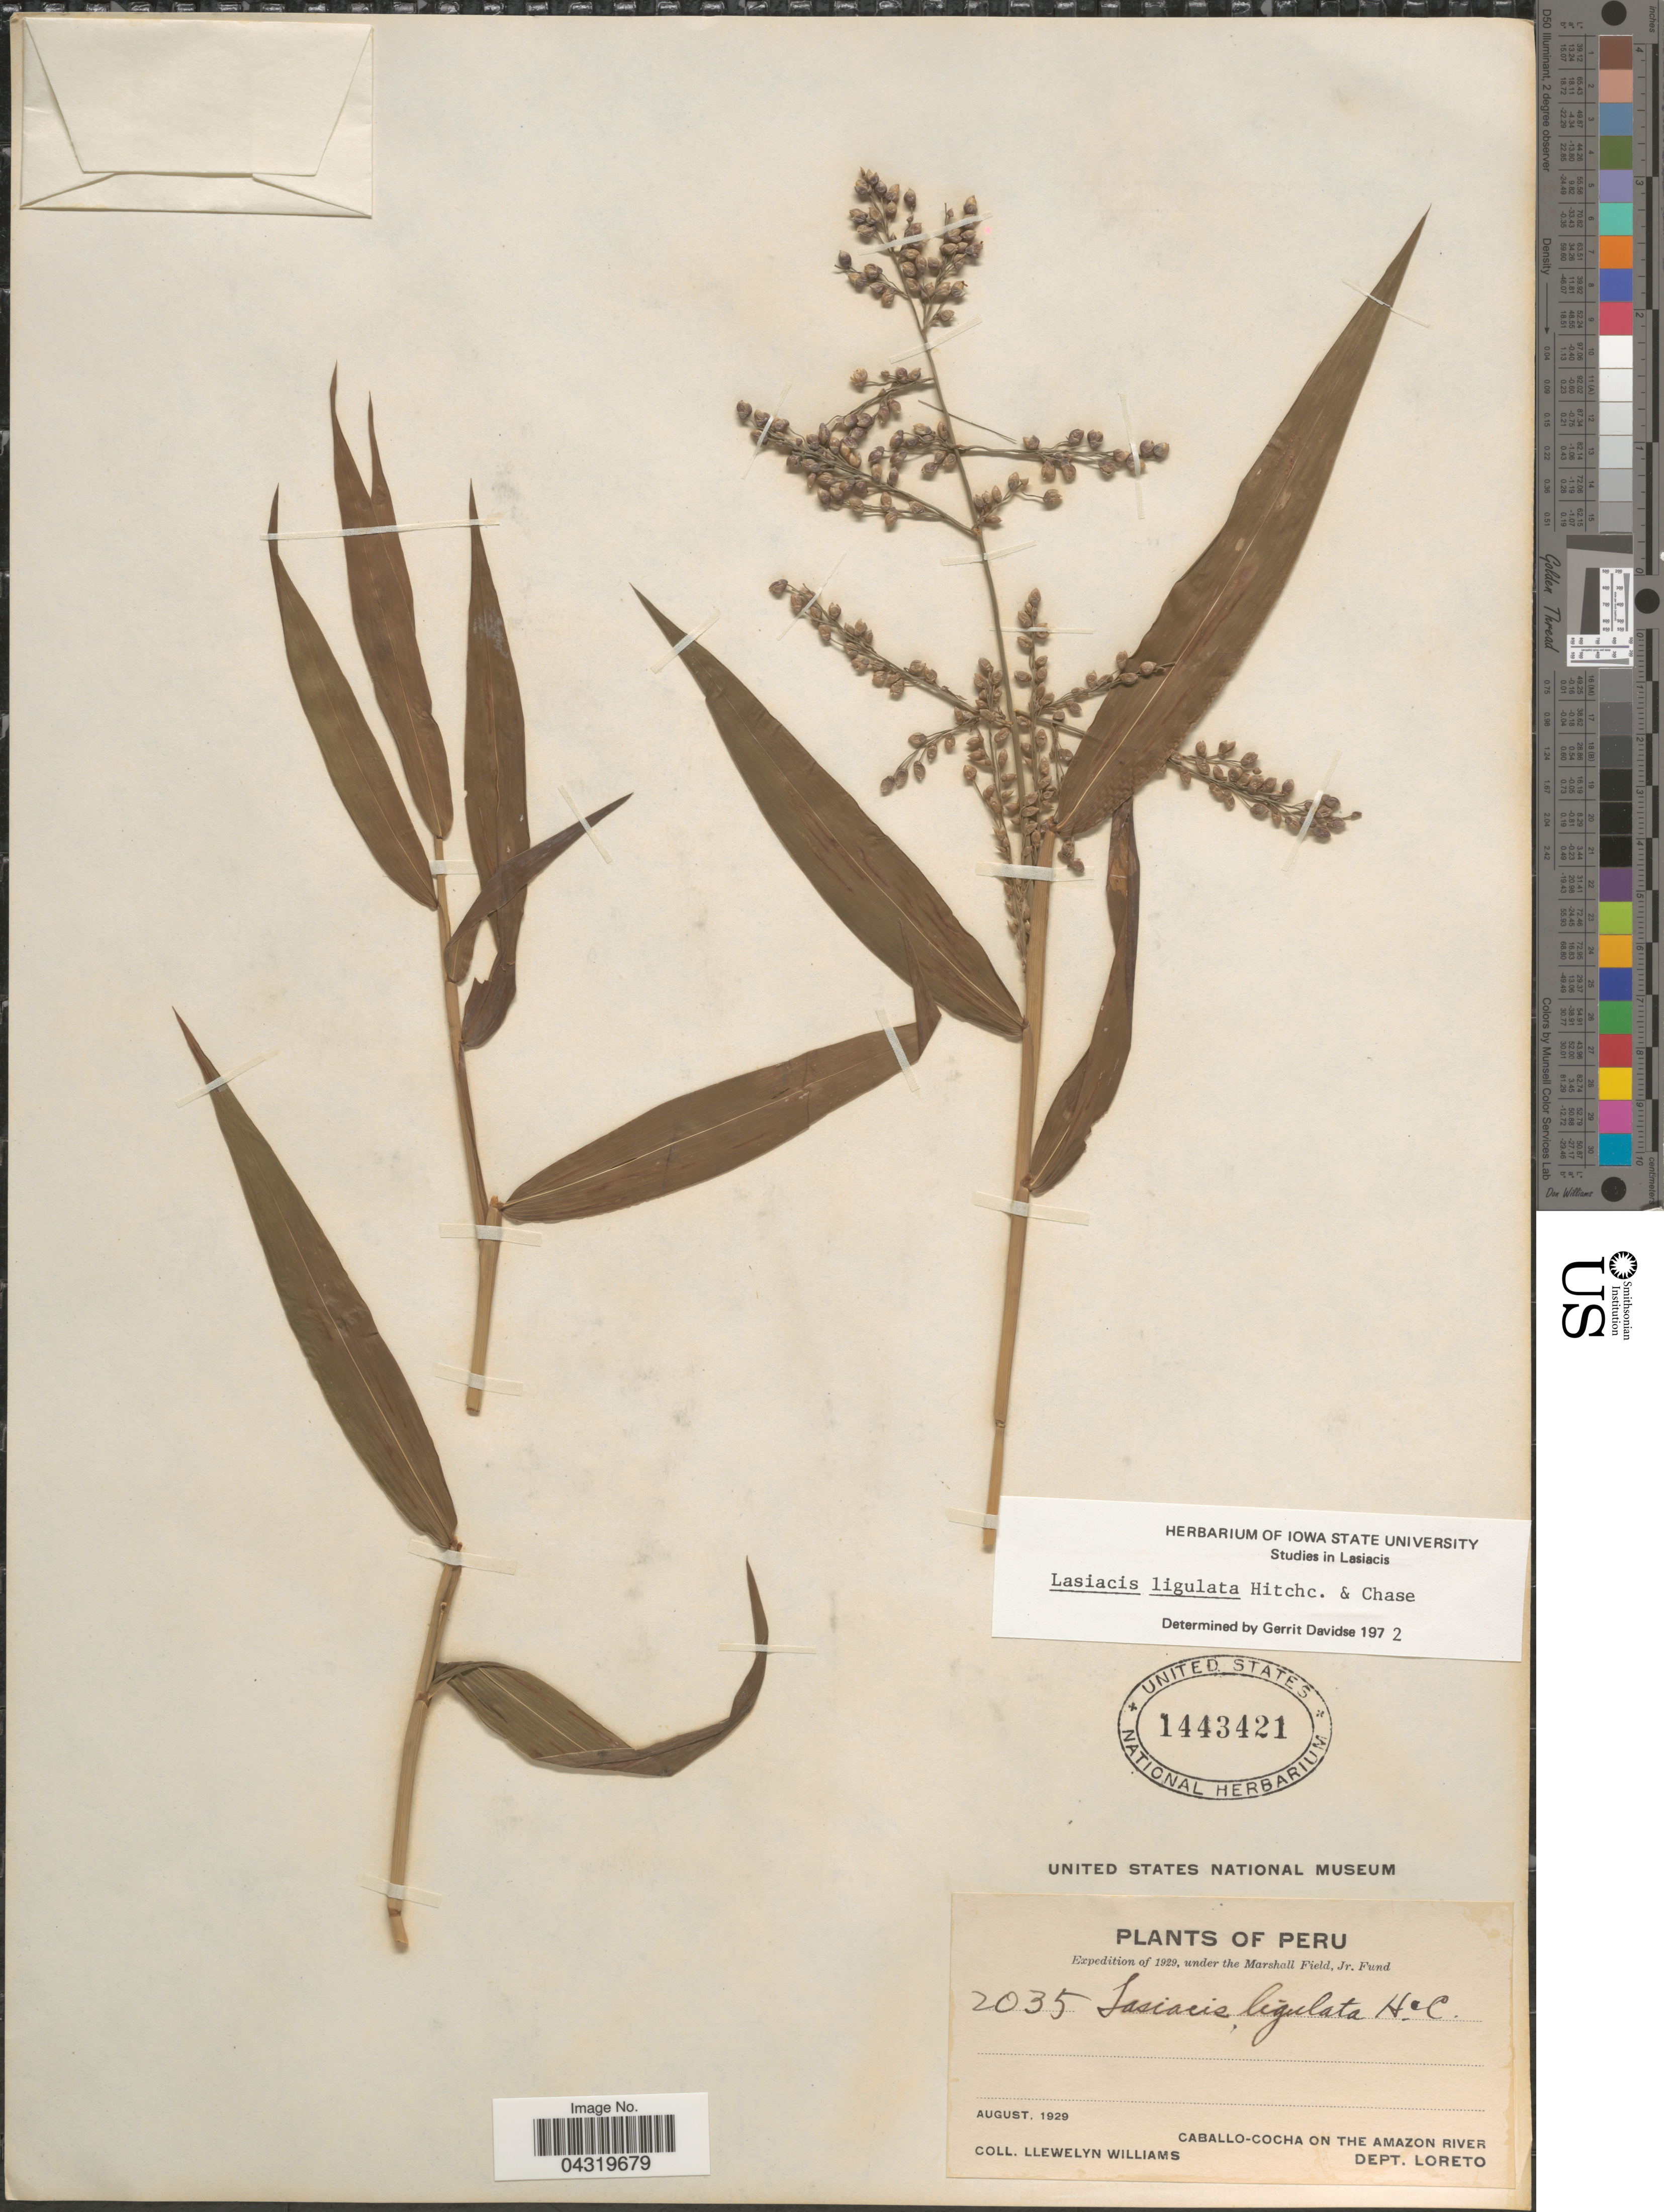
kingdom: Plantae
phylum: Tracheophyta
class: Liliopsida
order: Poales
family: Poaceae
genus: Lasiacis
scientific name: Lasiacis ligulata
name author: Hitchc. & Chase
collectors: Ll. Williams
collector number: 2035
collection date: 1929-08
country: Peru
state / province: Loreto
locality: Expedition of 1929. Caballo-Cocha on the Amazon River. Dept. Loreto.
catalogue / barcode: US 1443421